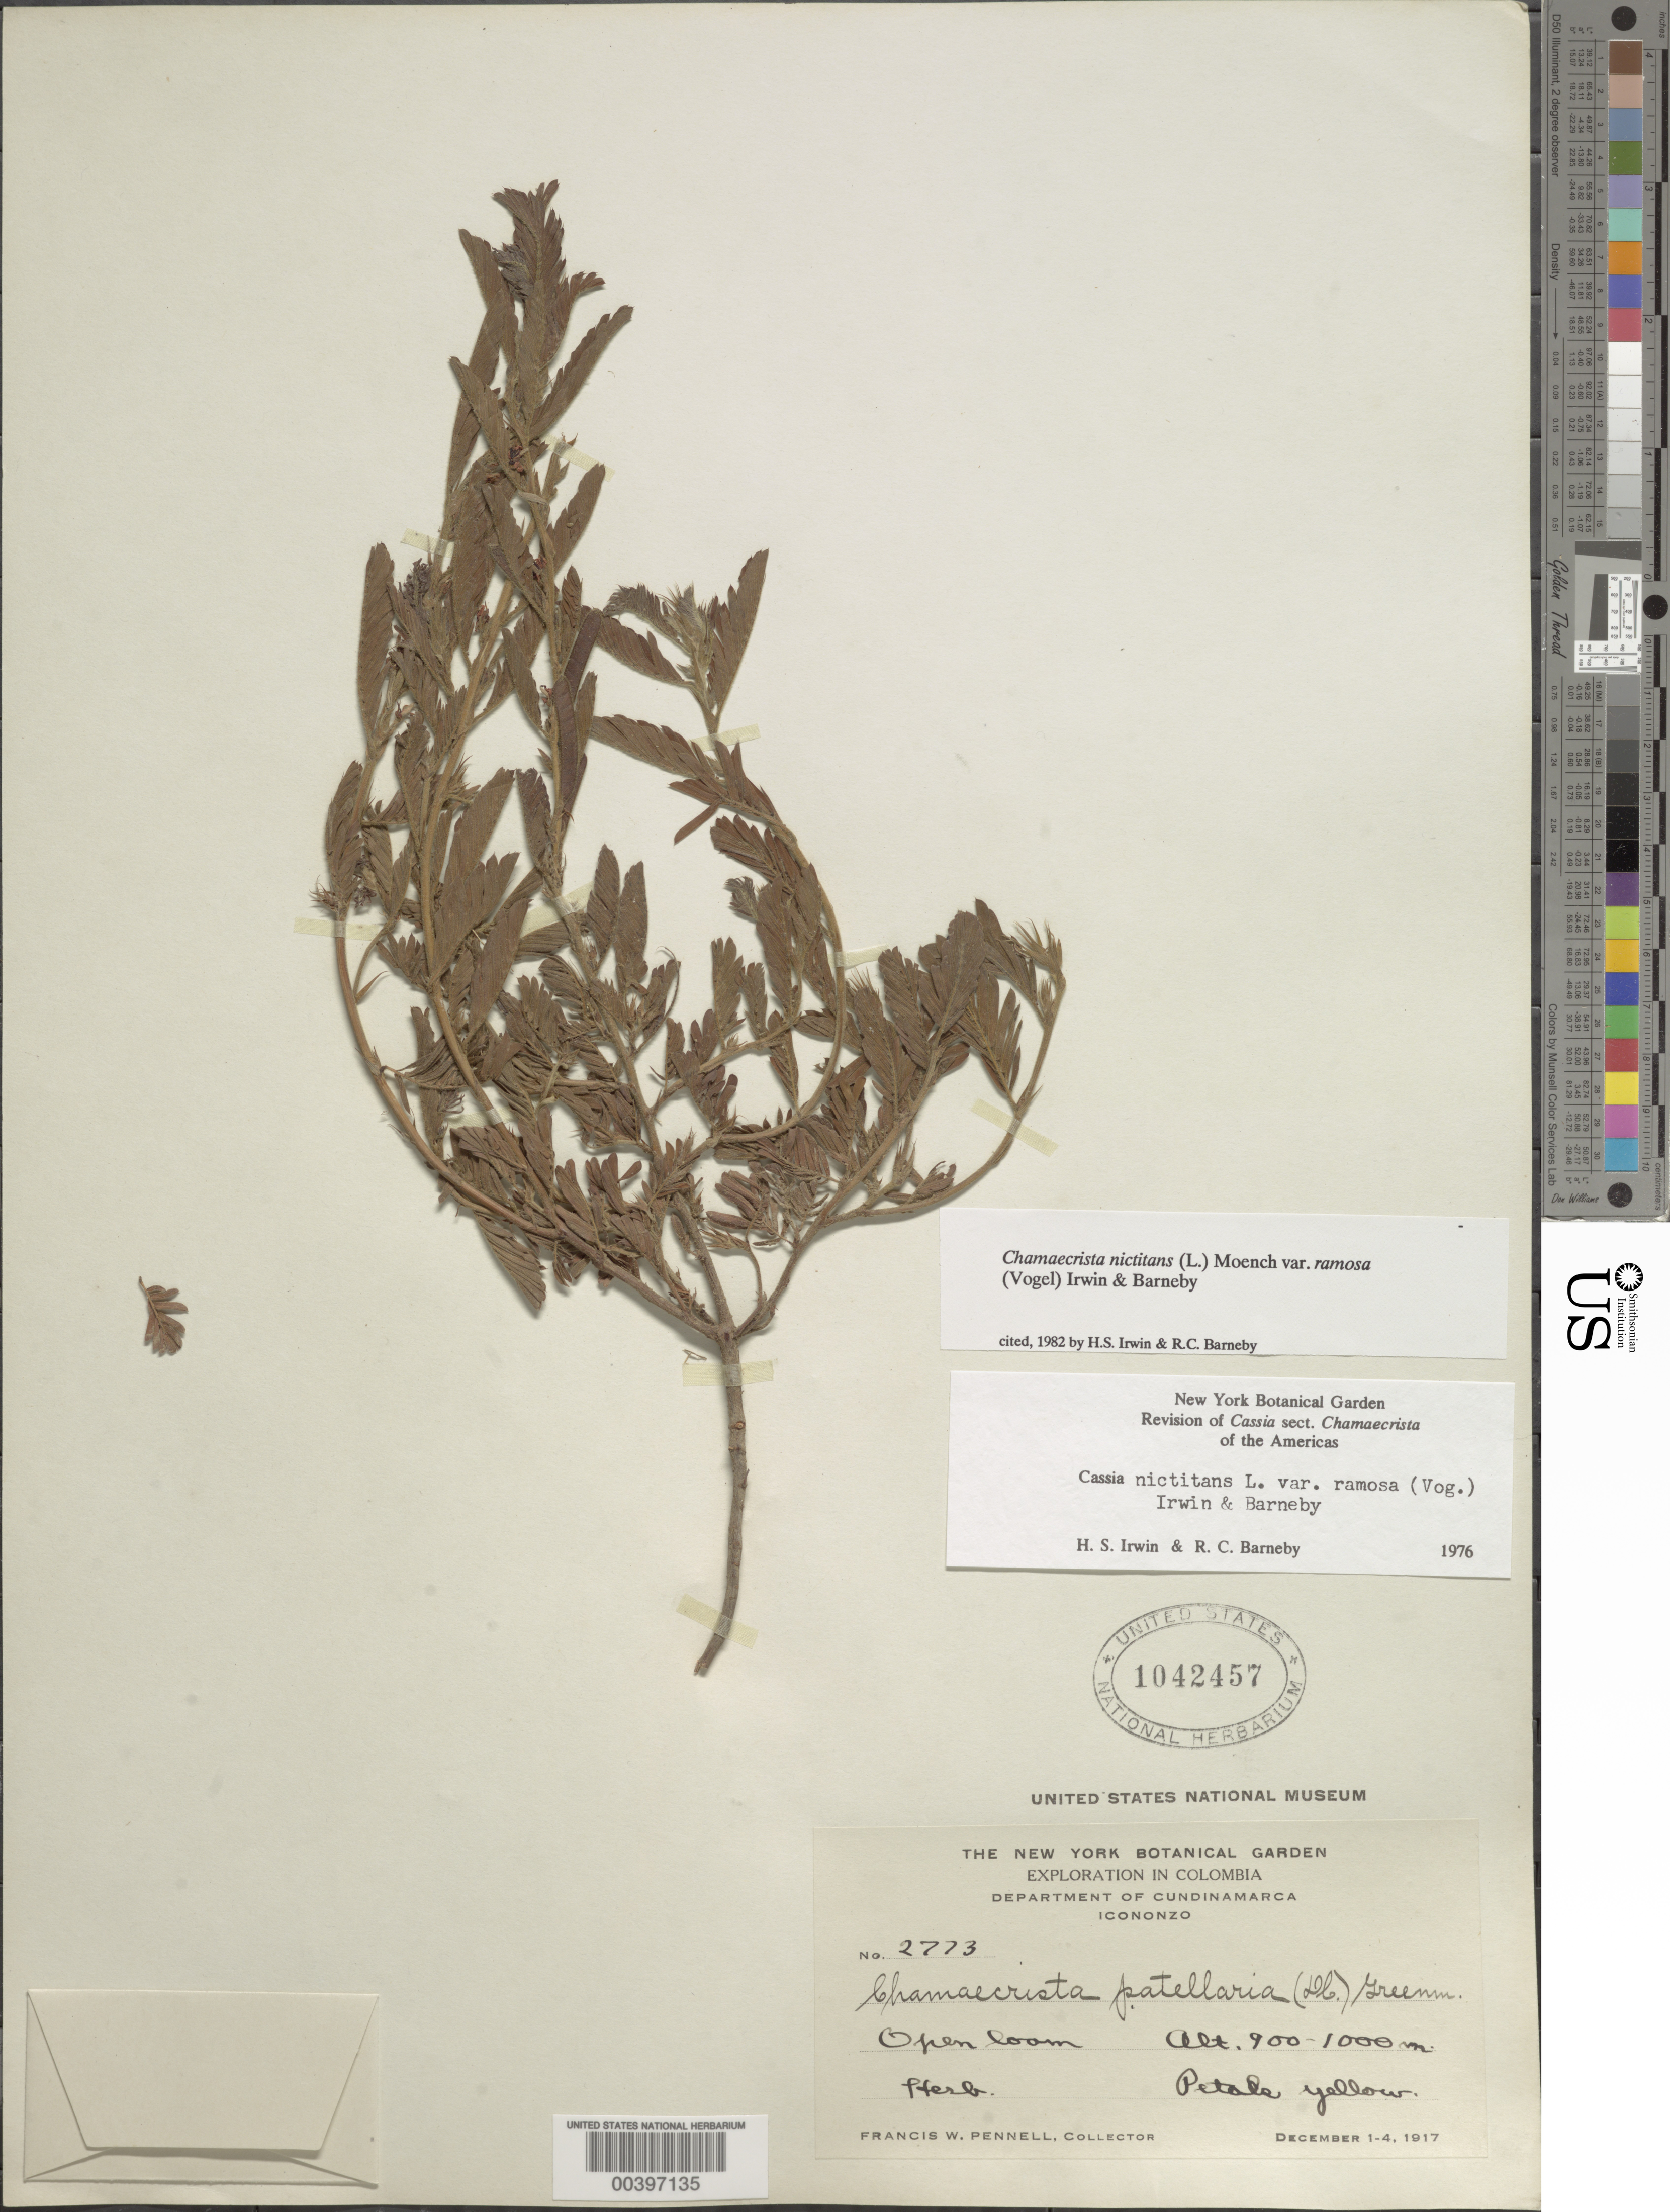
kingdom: Plantae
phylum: Tracheophyta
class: Magnoliopsida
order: Fabales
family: Fabaceae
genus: Chamaecrista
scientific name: Chamaecrista nictitans var. ramosa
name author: (Vogel) H.S. Irwin & Barneby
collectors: F. W. Pennell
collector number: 2773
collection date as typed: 01 Dec 1917 to 04 Dec 1917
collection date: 1917-12-01/1917-12-04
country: Colombia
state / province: Cundinamarca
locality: Icononzo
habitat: Open loam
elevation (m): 900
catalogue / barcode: US 1042457